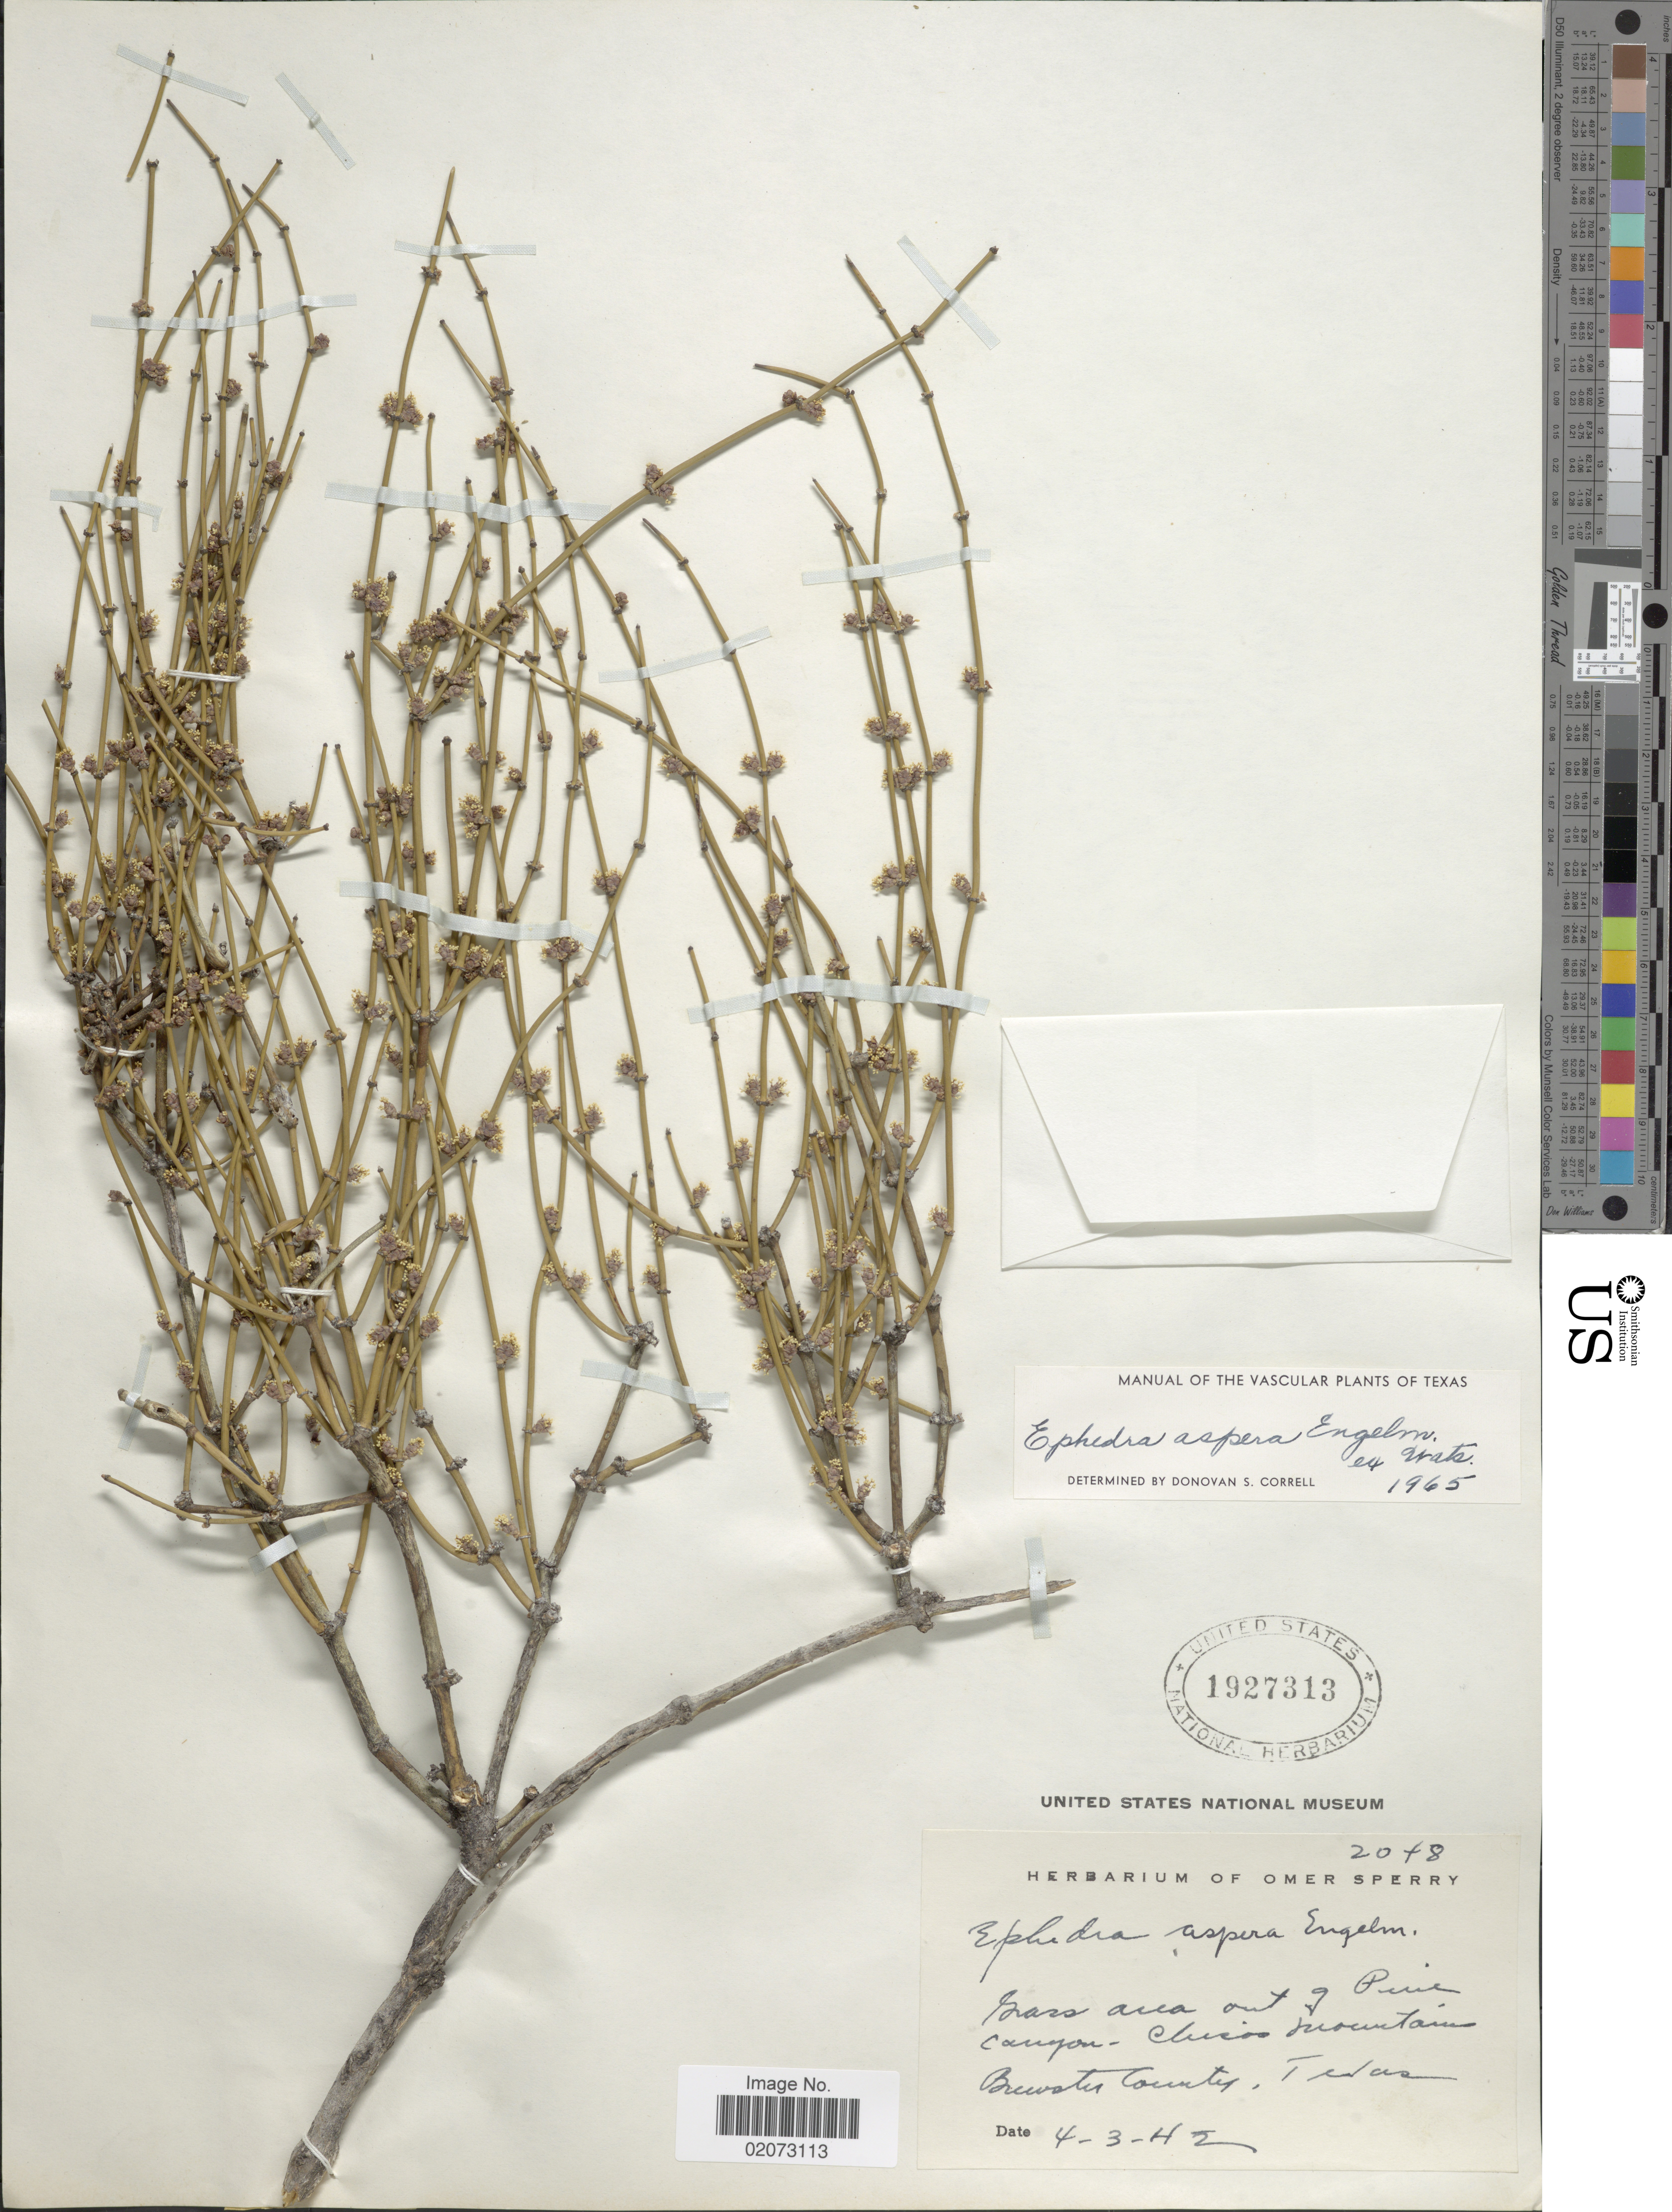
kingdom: Plantae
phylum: Tracheophyta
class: Gnetopsida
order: Ephedrales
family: Ephedraceae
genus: Ephedra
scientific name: Ephedra aspera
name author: Engelm. ex S. Watson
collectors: ex. herb. Omer E. Sperry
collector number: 2048*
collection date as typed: Transcribed d/m/y: 3/4/42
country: United States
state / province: Texas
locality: Chisos Mountains, Brewster County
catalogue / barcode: US 1927313